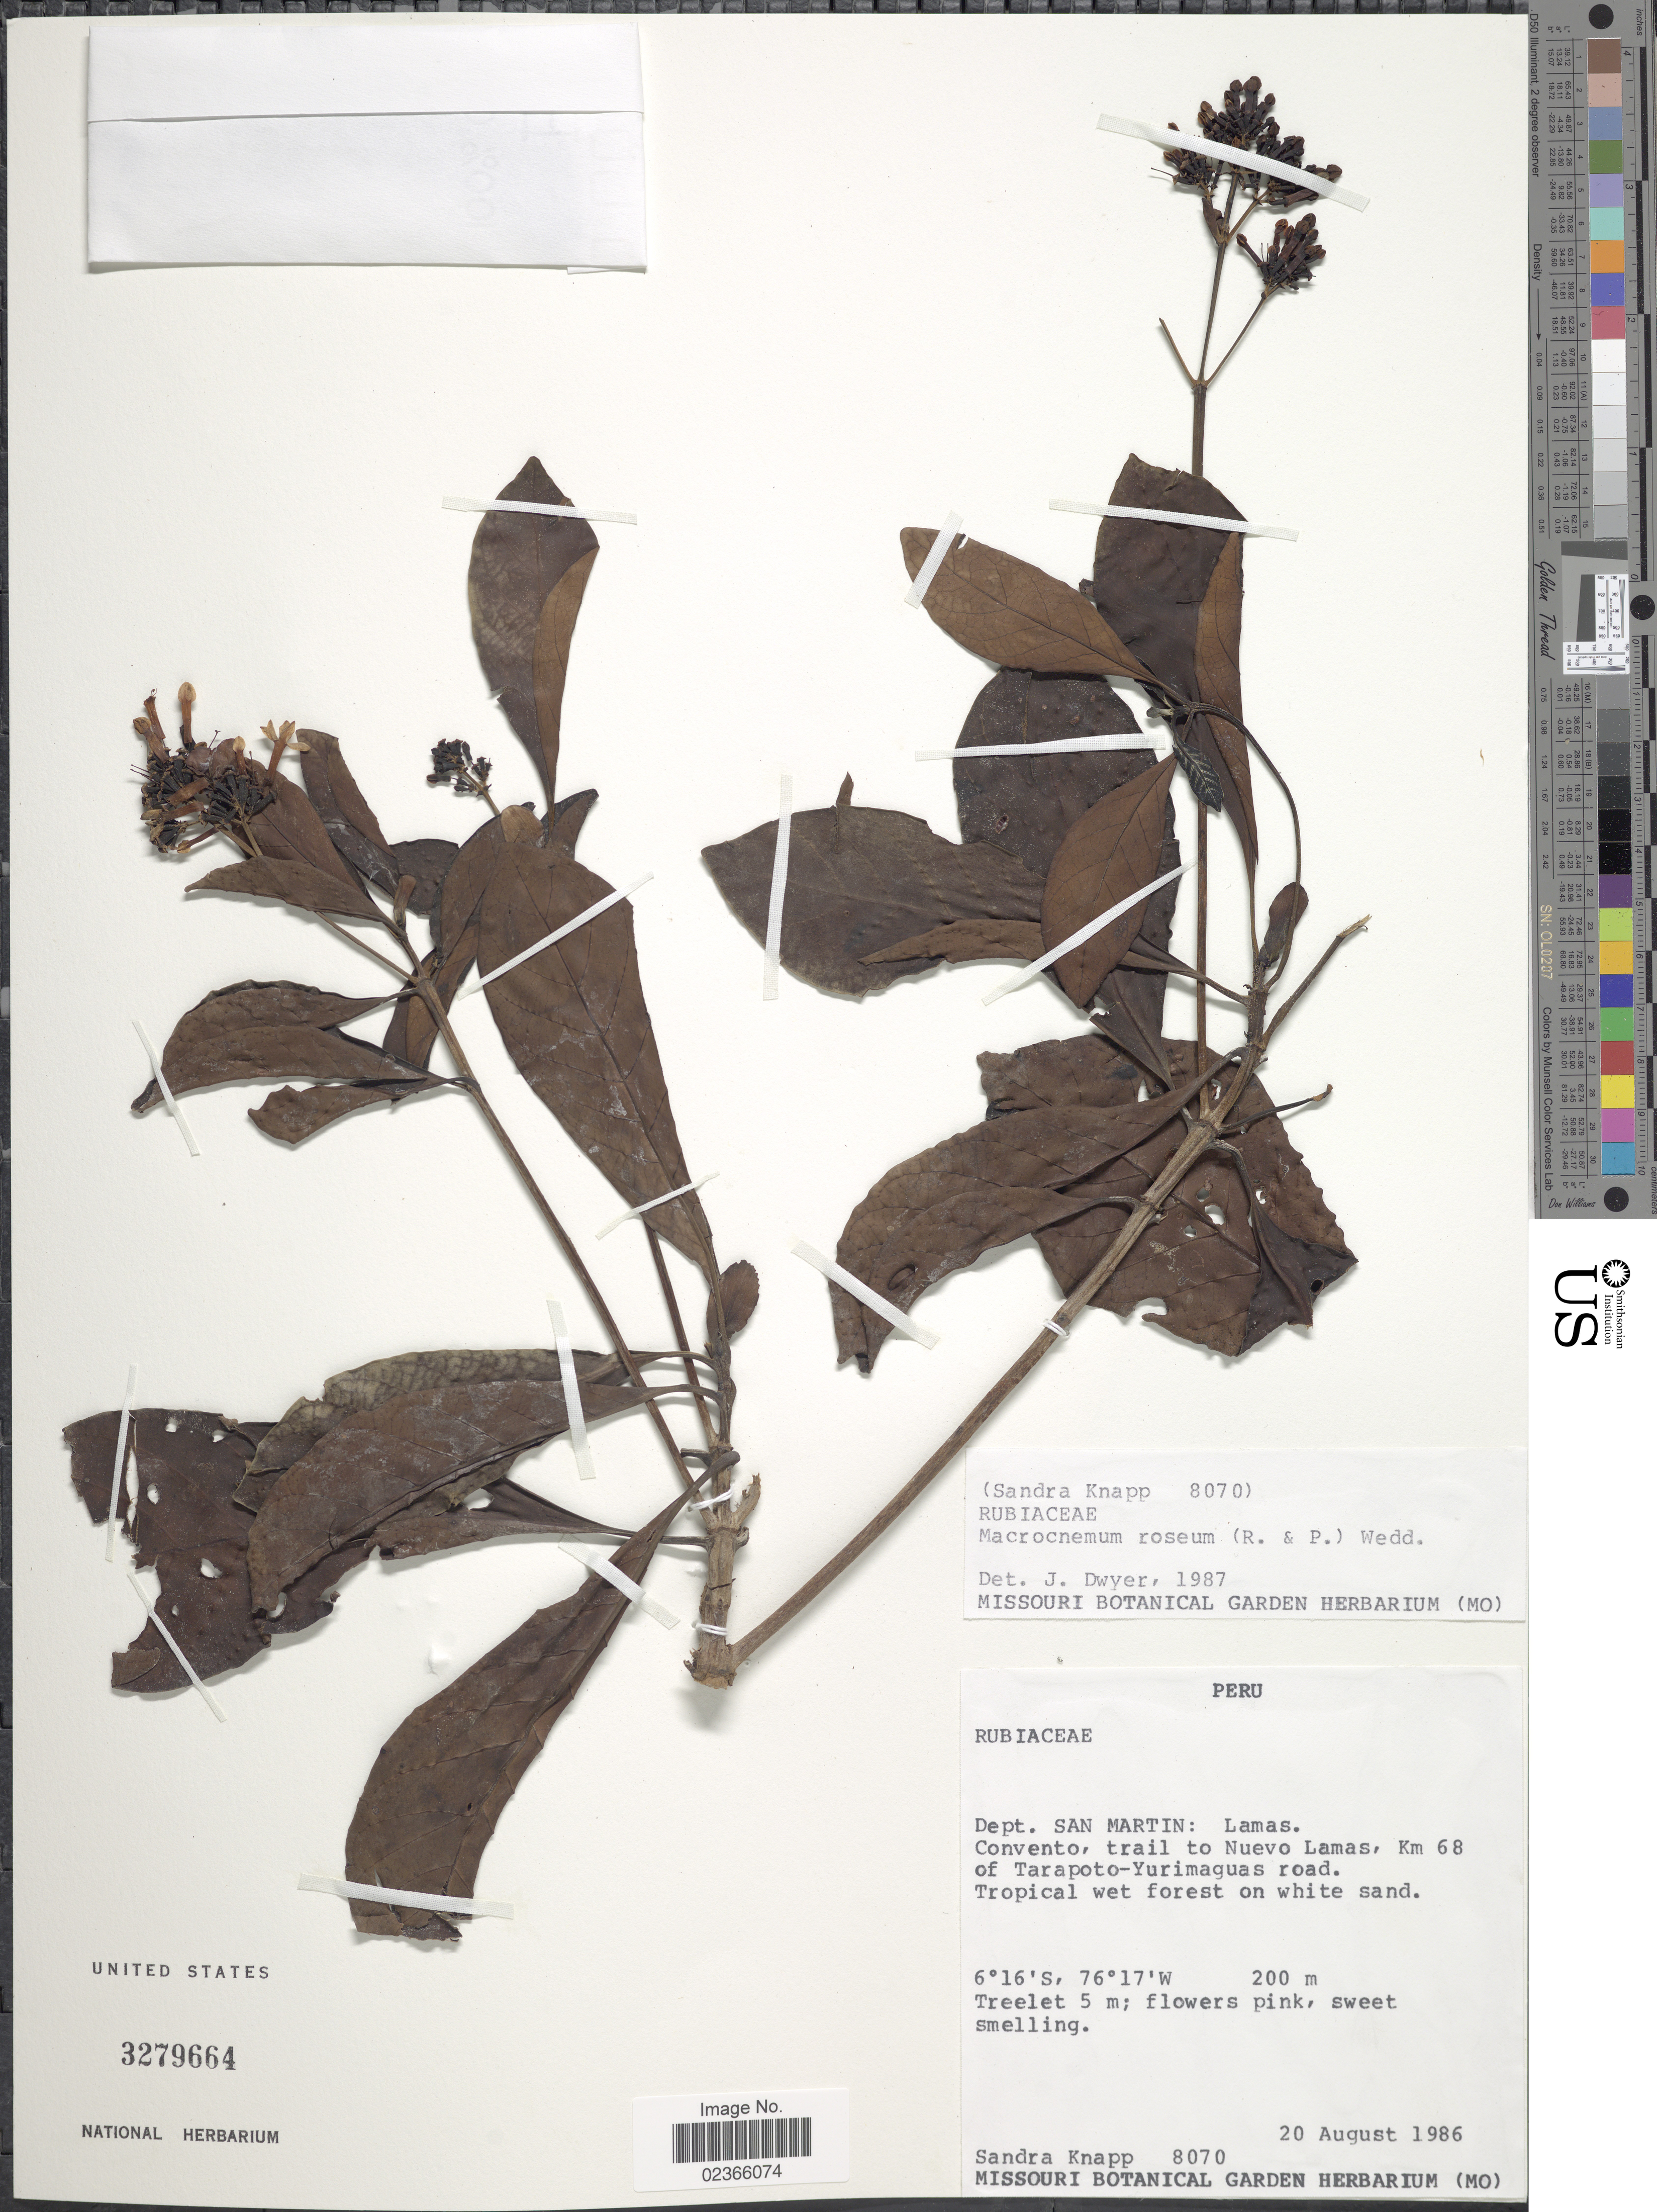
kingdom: Plantae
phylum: Tracheophyta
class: Magnoliopsida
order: Gentianales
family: Rubiaceae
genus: Macrocnemum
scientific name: Macrocnemum roseum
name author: (Ruiz & Pav.) Wedd.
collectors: S. Knapp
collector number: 8070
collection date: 1986-08-20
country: Peru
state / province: San Martín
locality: Dept. San Martin: Lamas. Convento, trail to Nuevo Lamas, Km 68 of Tarapoto-Yurimaguas road.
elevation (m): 200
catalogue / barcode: US 3279664